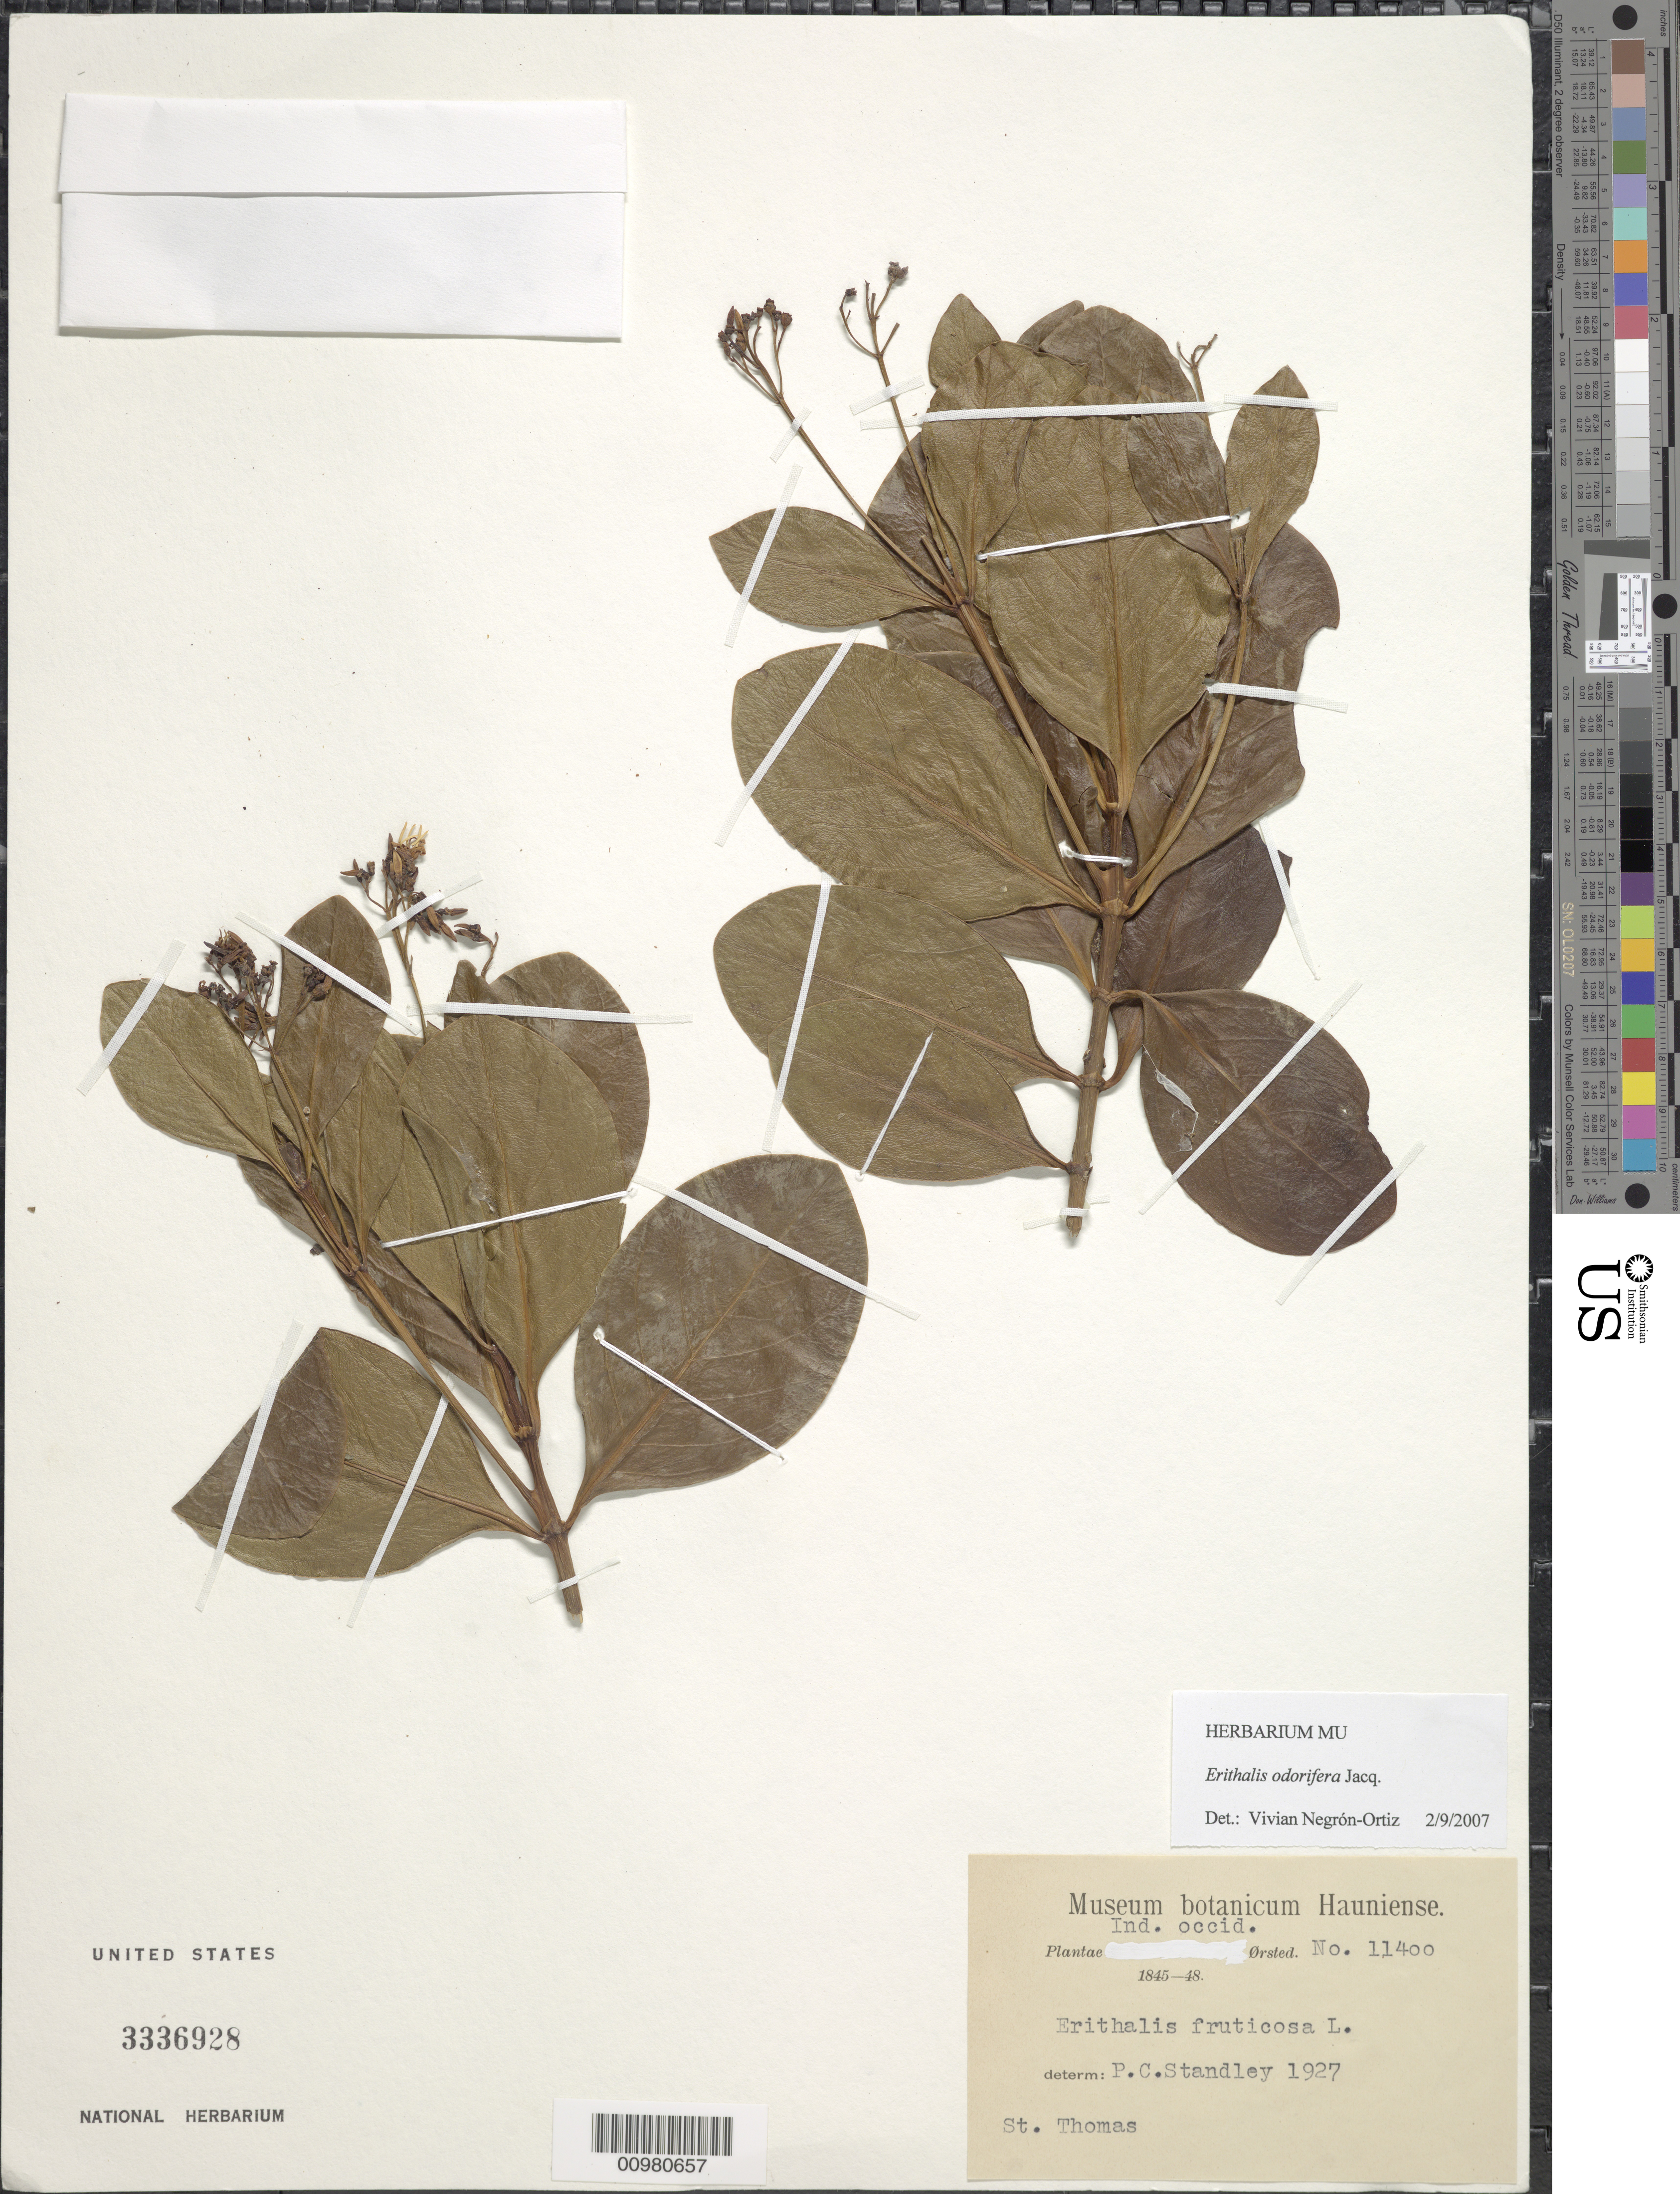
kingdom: Plantae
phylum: Tracheophyta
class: Magnoliopsida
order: Gentianales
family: Rubiaceae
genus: Erithalis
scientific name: Erithalis odorifera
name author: Jacq.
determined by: Negrón-Ortiz, V.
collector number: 11400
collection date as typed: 1845 to -- --- 1848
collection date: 1845/1848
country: U.S. Virgin Islands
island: St. Thomas I.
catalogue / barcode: US 3336928